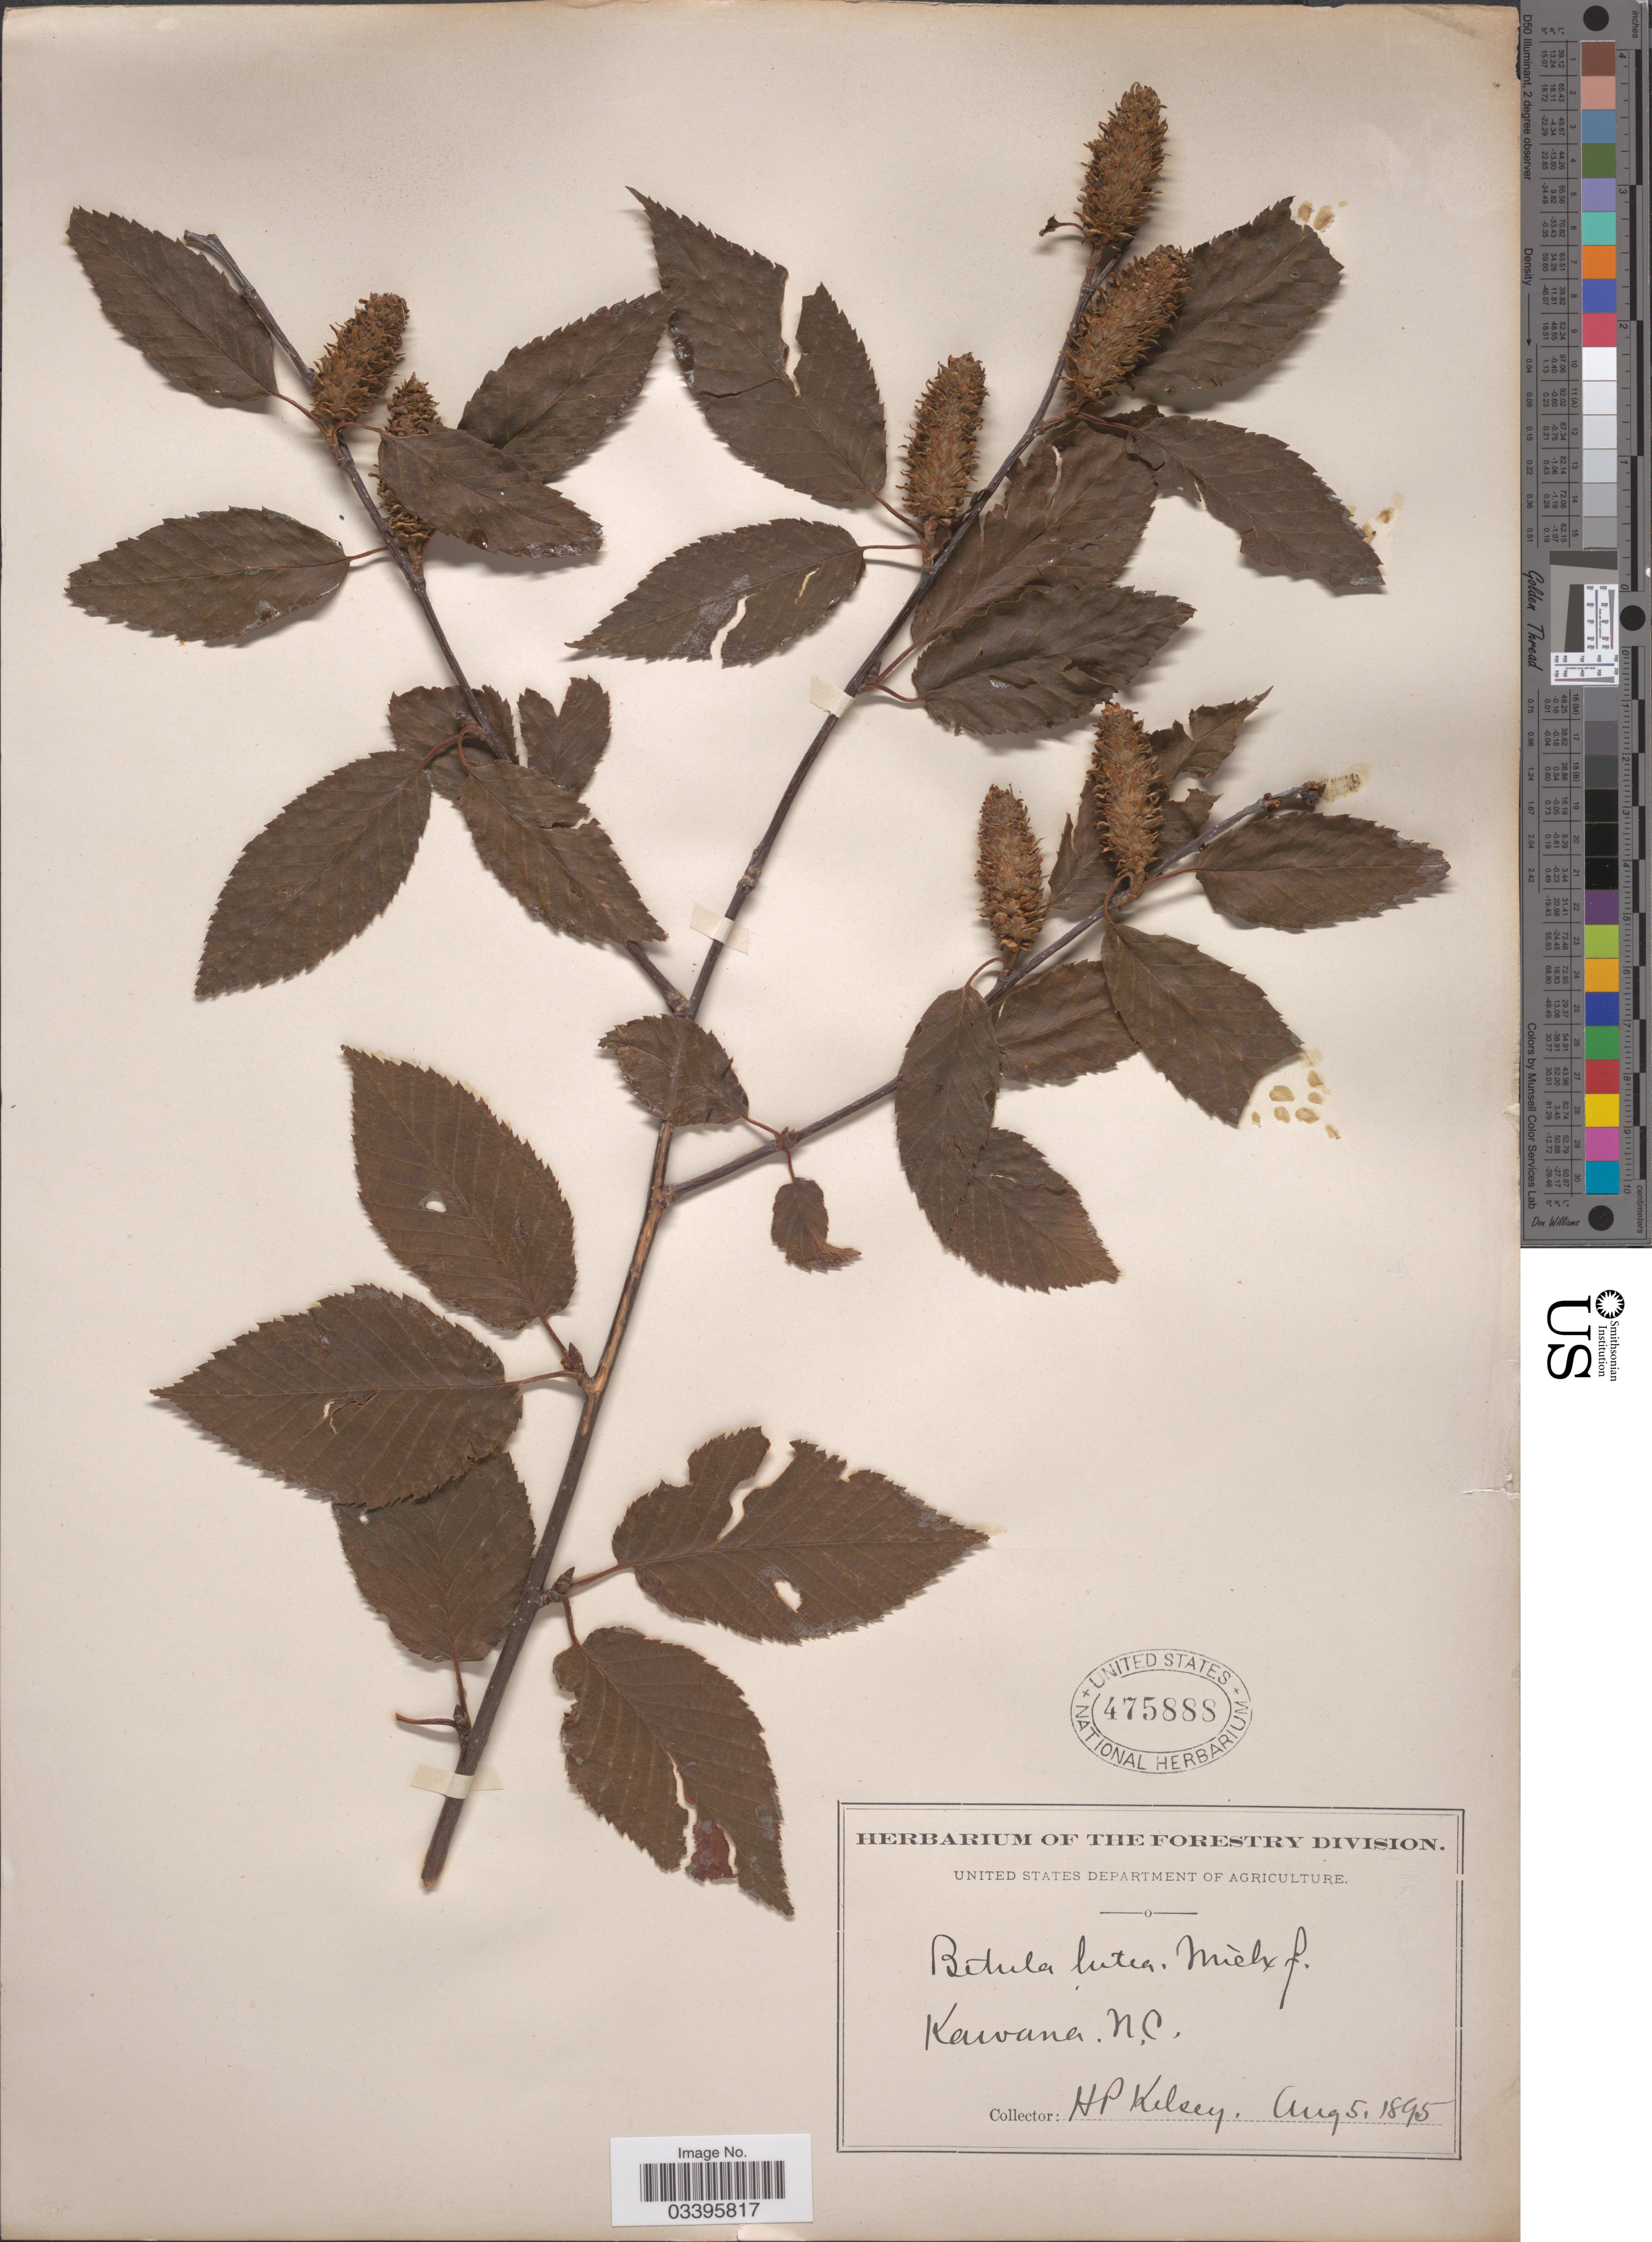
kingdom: Plantae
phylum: Tracheophyta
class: Magnoliopsida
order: Fagales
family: Betulaceae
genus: Betula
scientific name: Betula lutea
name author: F. Michx.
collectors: H. Kelsey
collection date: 1895-08-05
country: United States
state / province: North Carolina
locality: Kawana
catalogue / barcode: US 475888